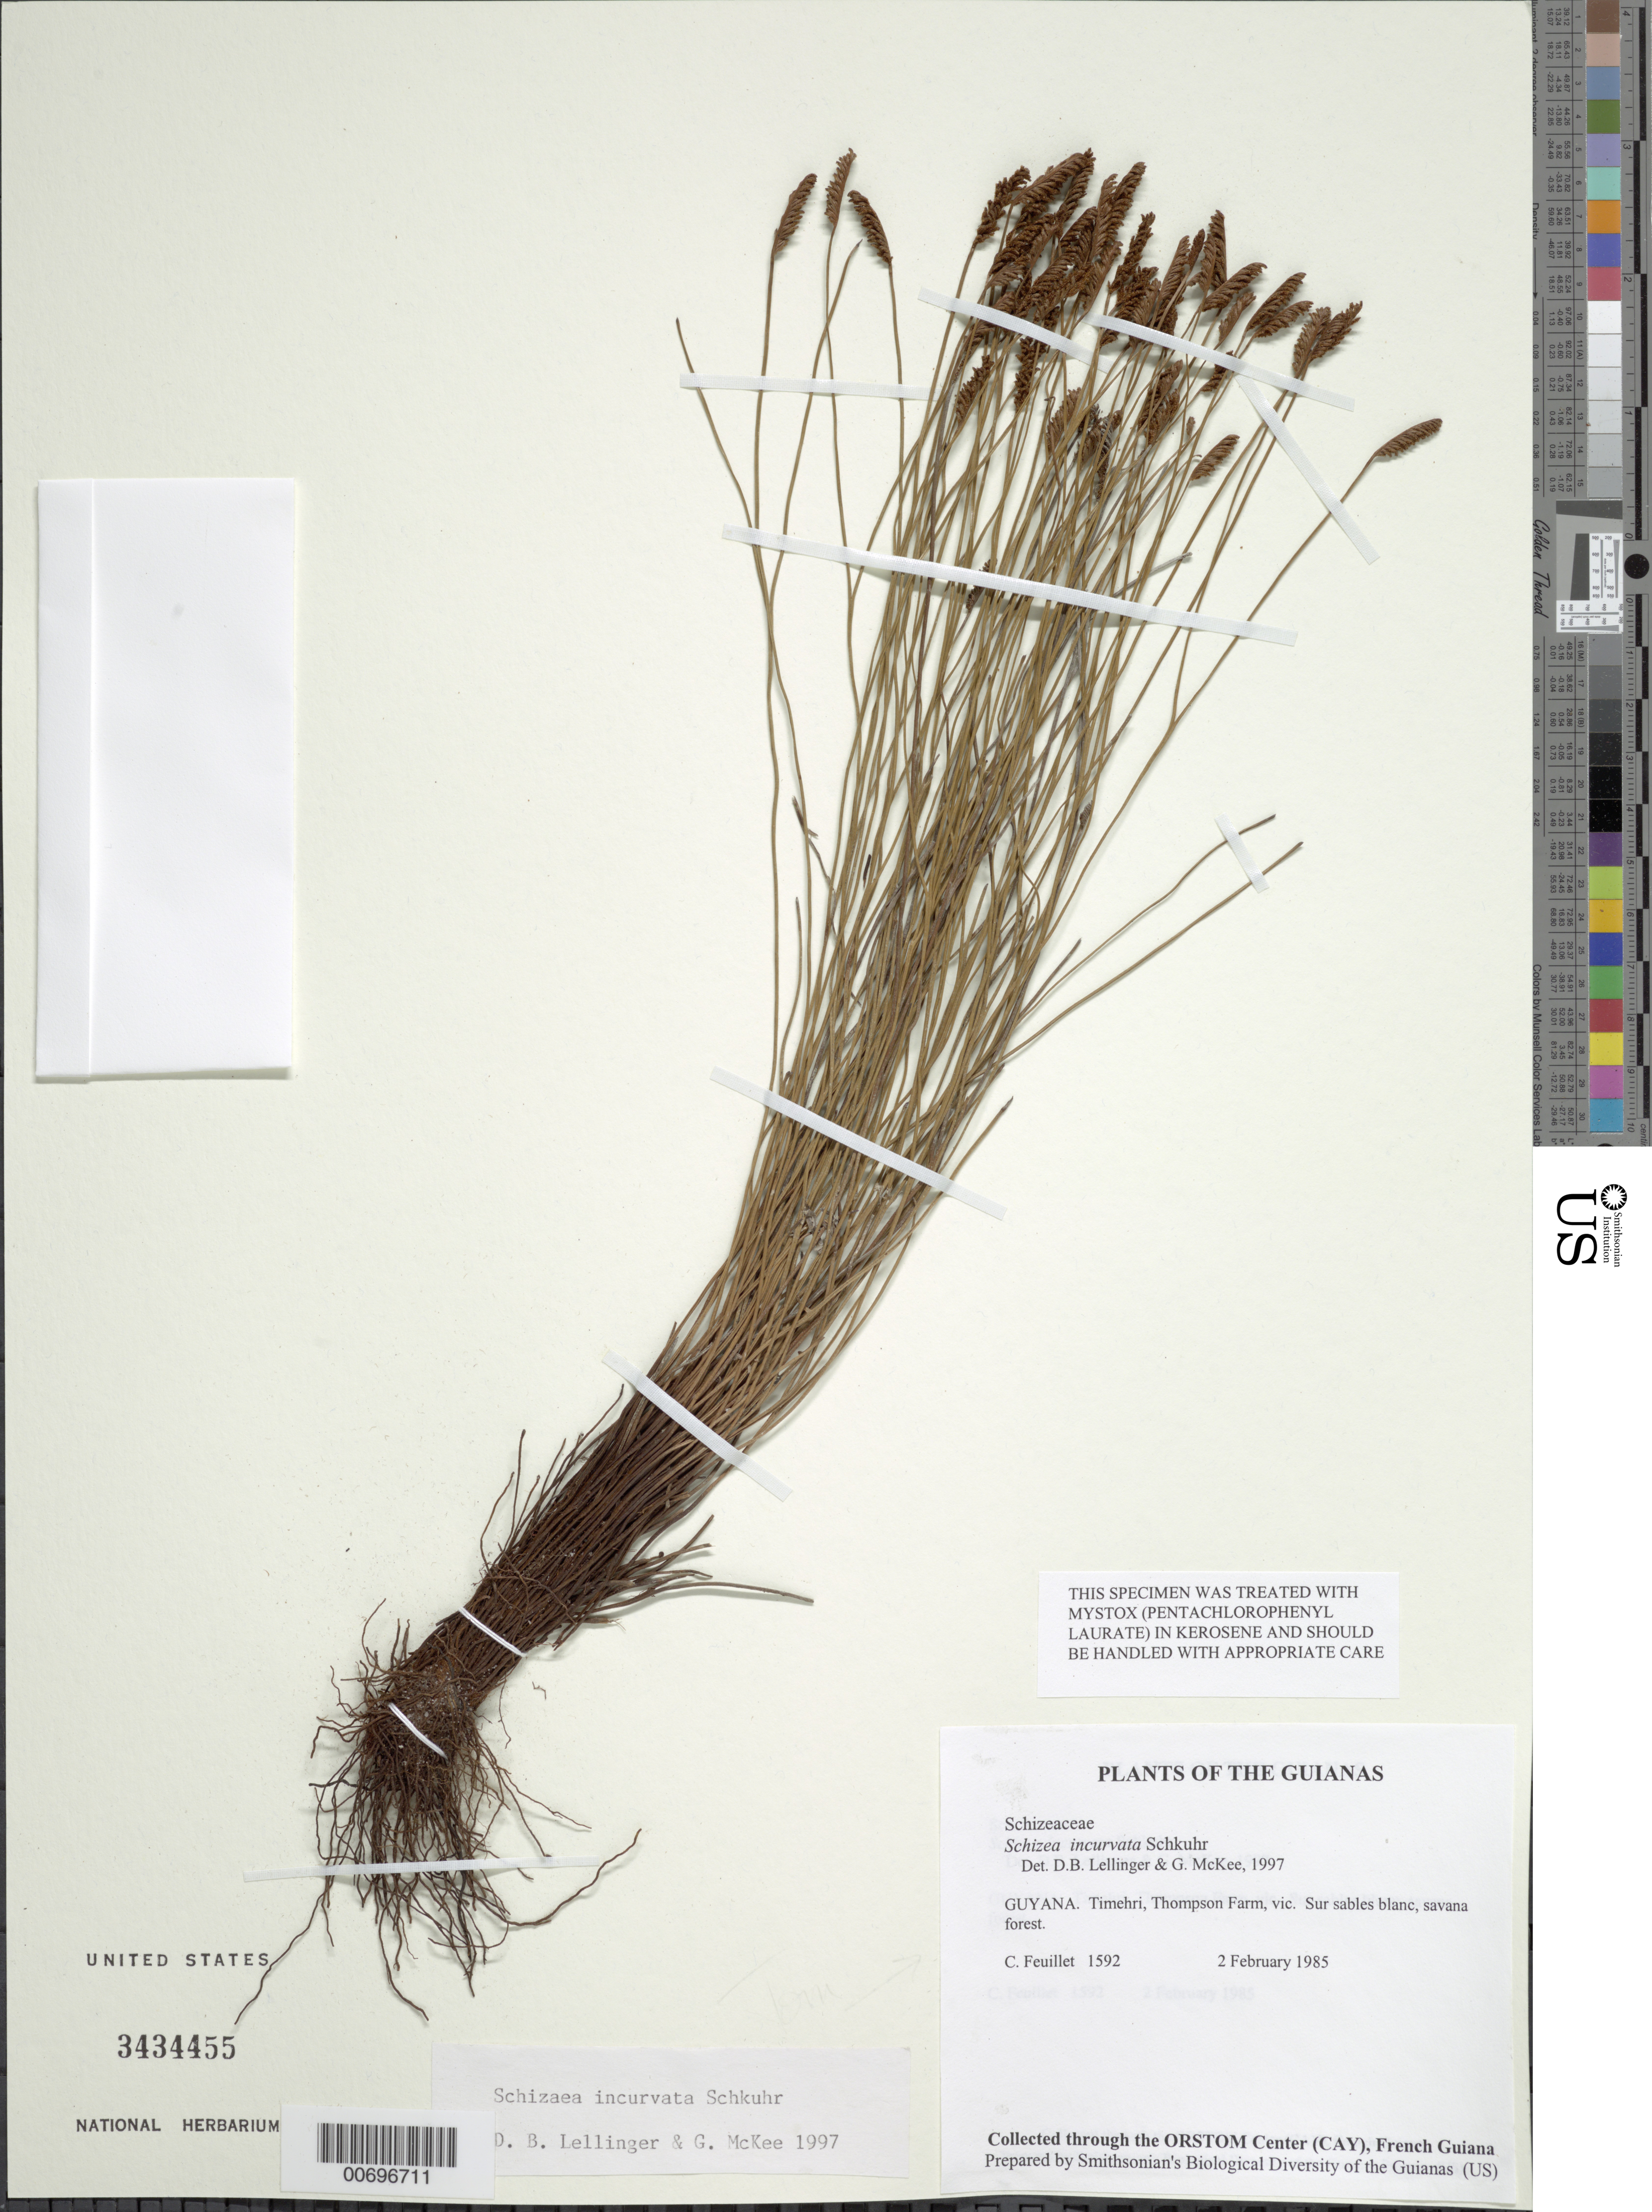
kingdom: Plantae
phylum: Tracheophyta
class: Polypodiopsida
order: Schizaeales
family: Schizaeaceae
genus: Schizaea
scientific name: Schizaea incurvata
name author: Schkuhr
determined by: Lellinger, D. B.; McKee, G. S.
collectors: C. Feuillet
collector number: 1592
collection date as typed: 2-Feb-85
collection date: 1985-02-02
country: Guyana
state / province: Demerara-Mahaica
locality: Timehri, Thompson Farm, vic.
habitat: Sur sables blanc, savana forest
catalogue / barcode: US 3434455